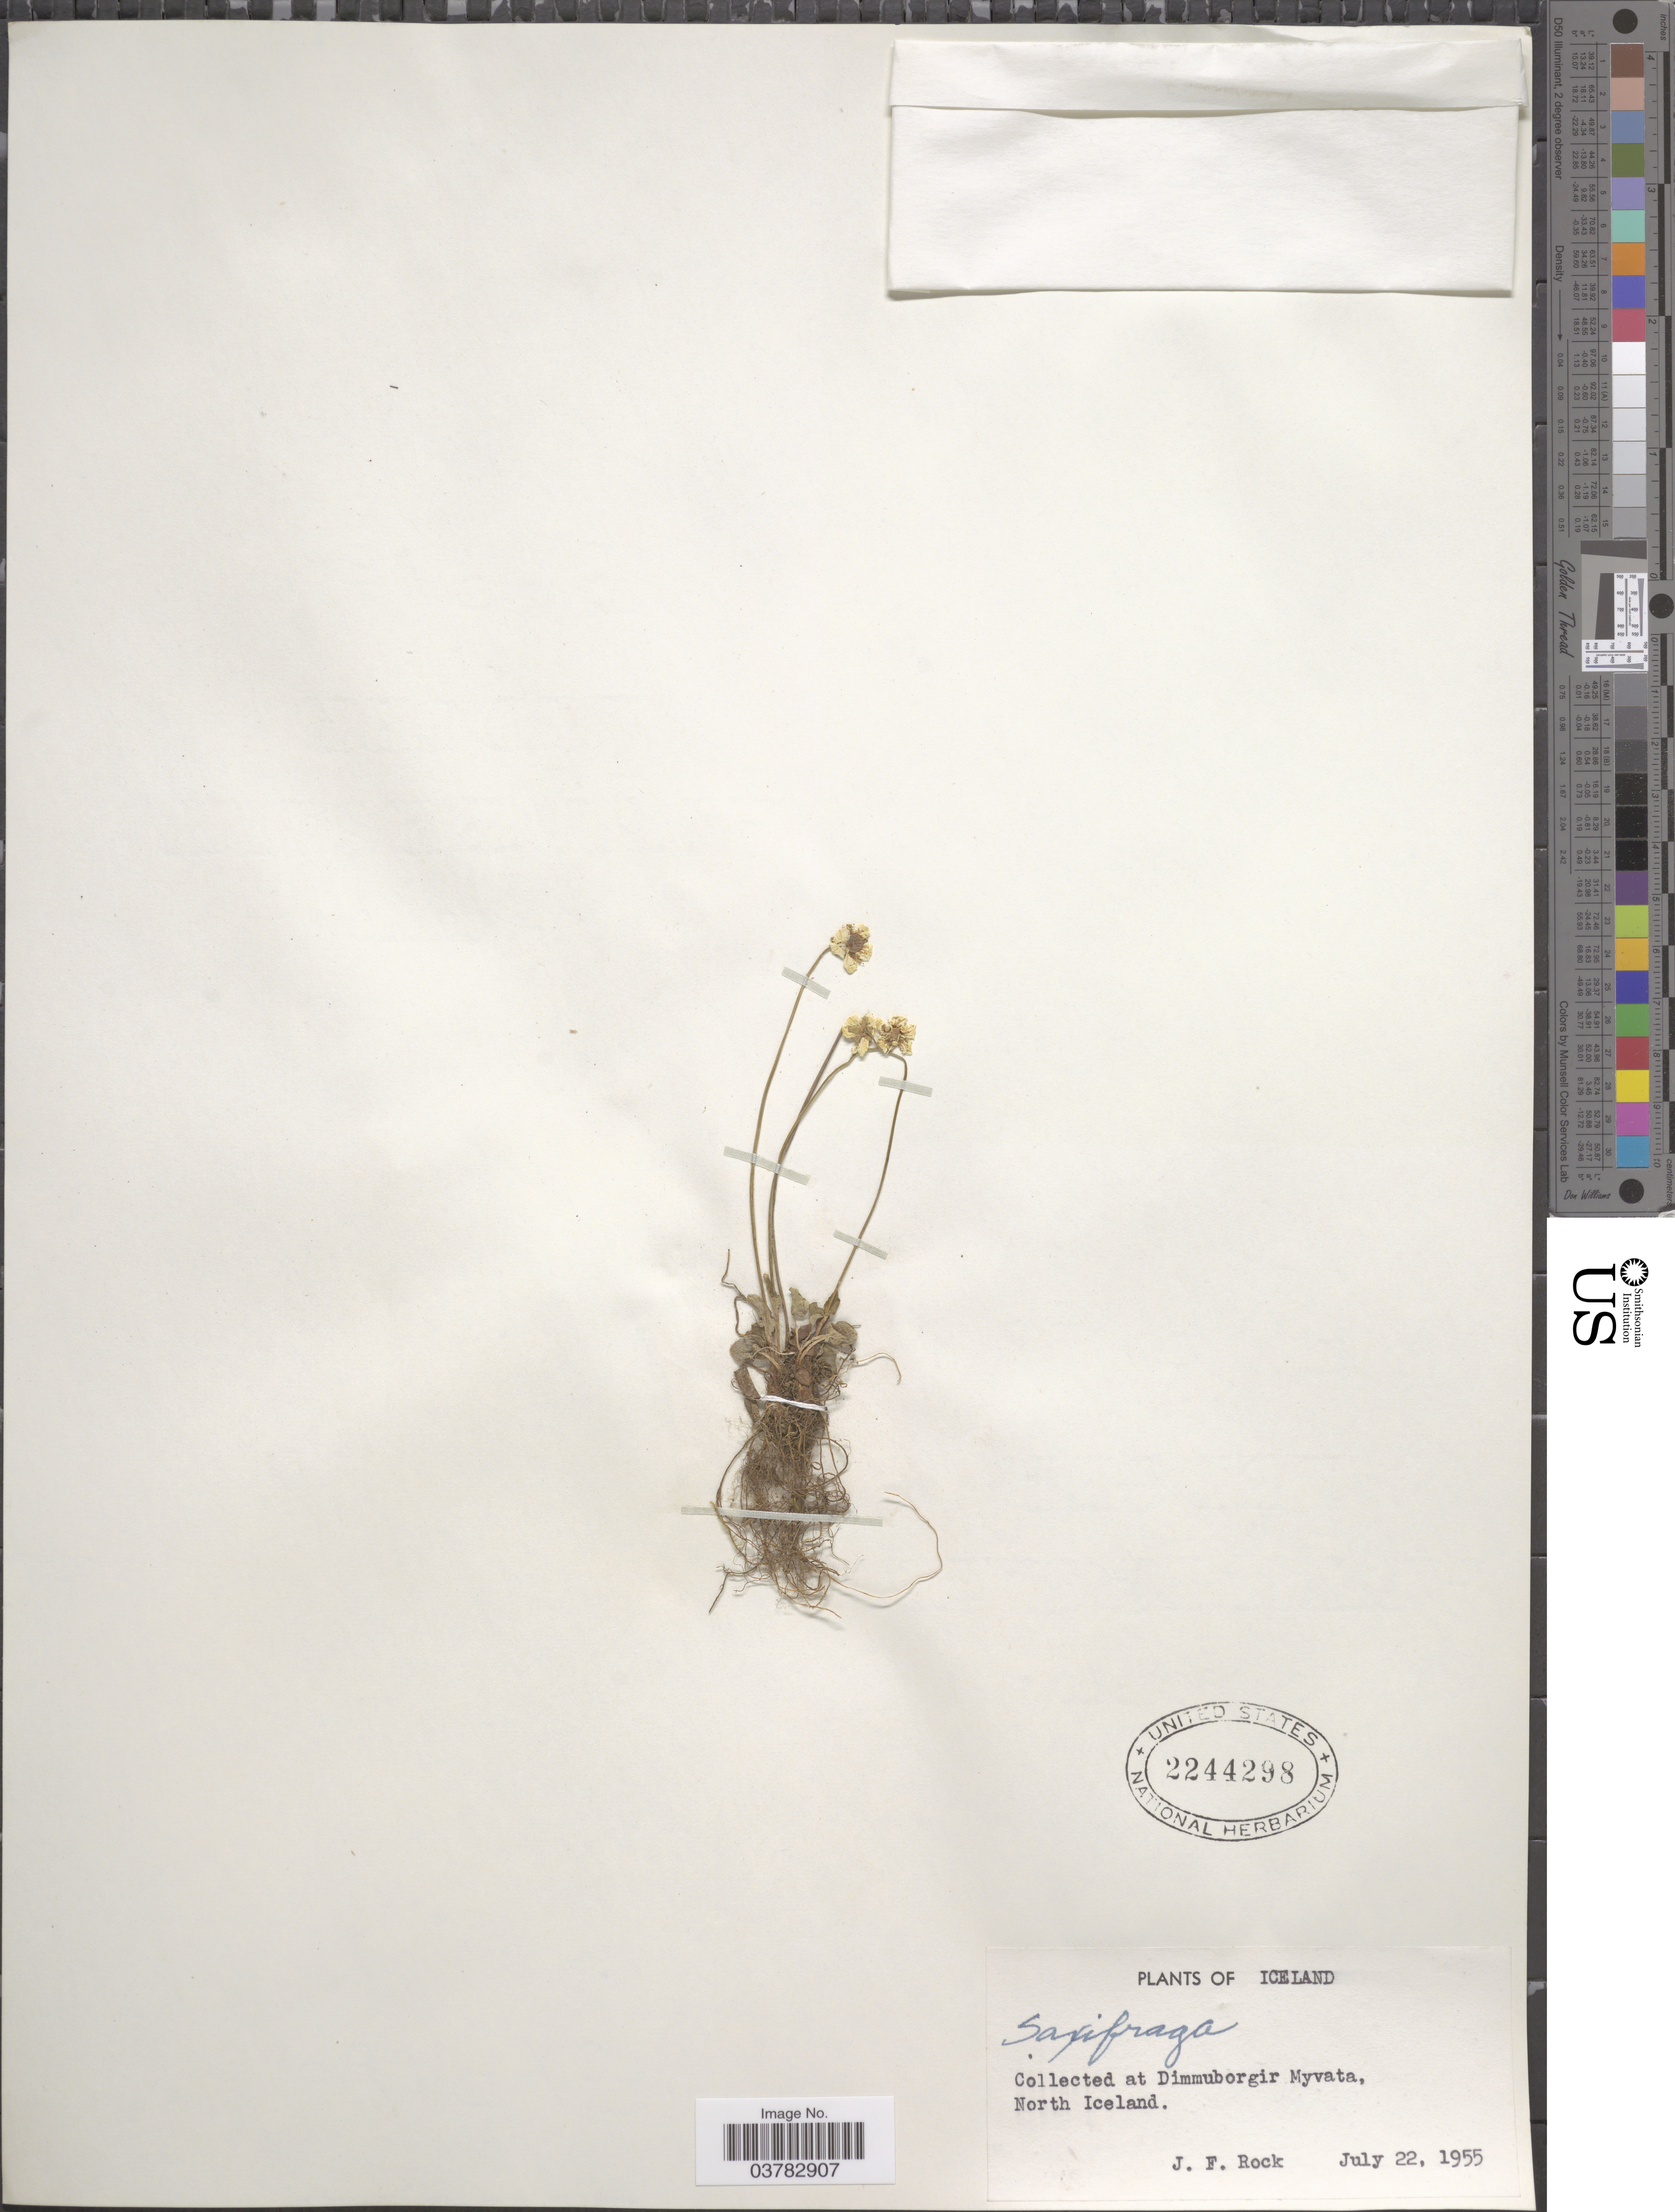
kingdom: Plantae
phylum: Tracheophyta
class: Magnoliopsida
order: Saxifragales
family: Saxifragaceae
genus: Saxifraga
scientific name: Saxifraga sp.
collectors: J. Rock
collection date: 1955-07-22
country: Iceland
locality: At Dimmuborgir Myvata, North Iceland.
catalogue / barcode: US 2244298